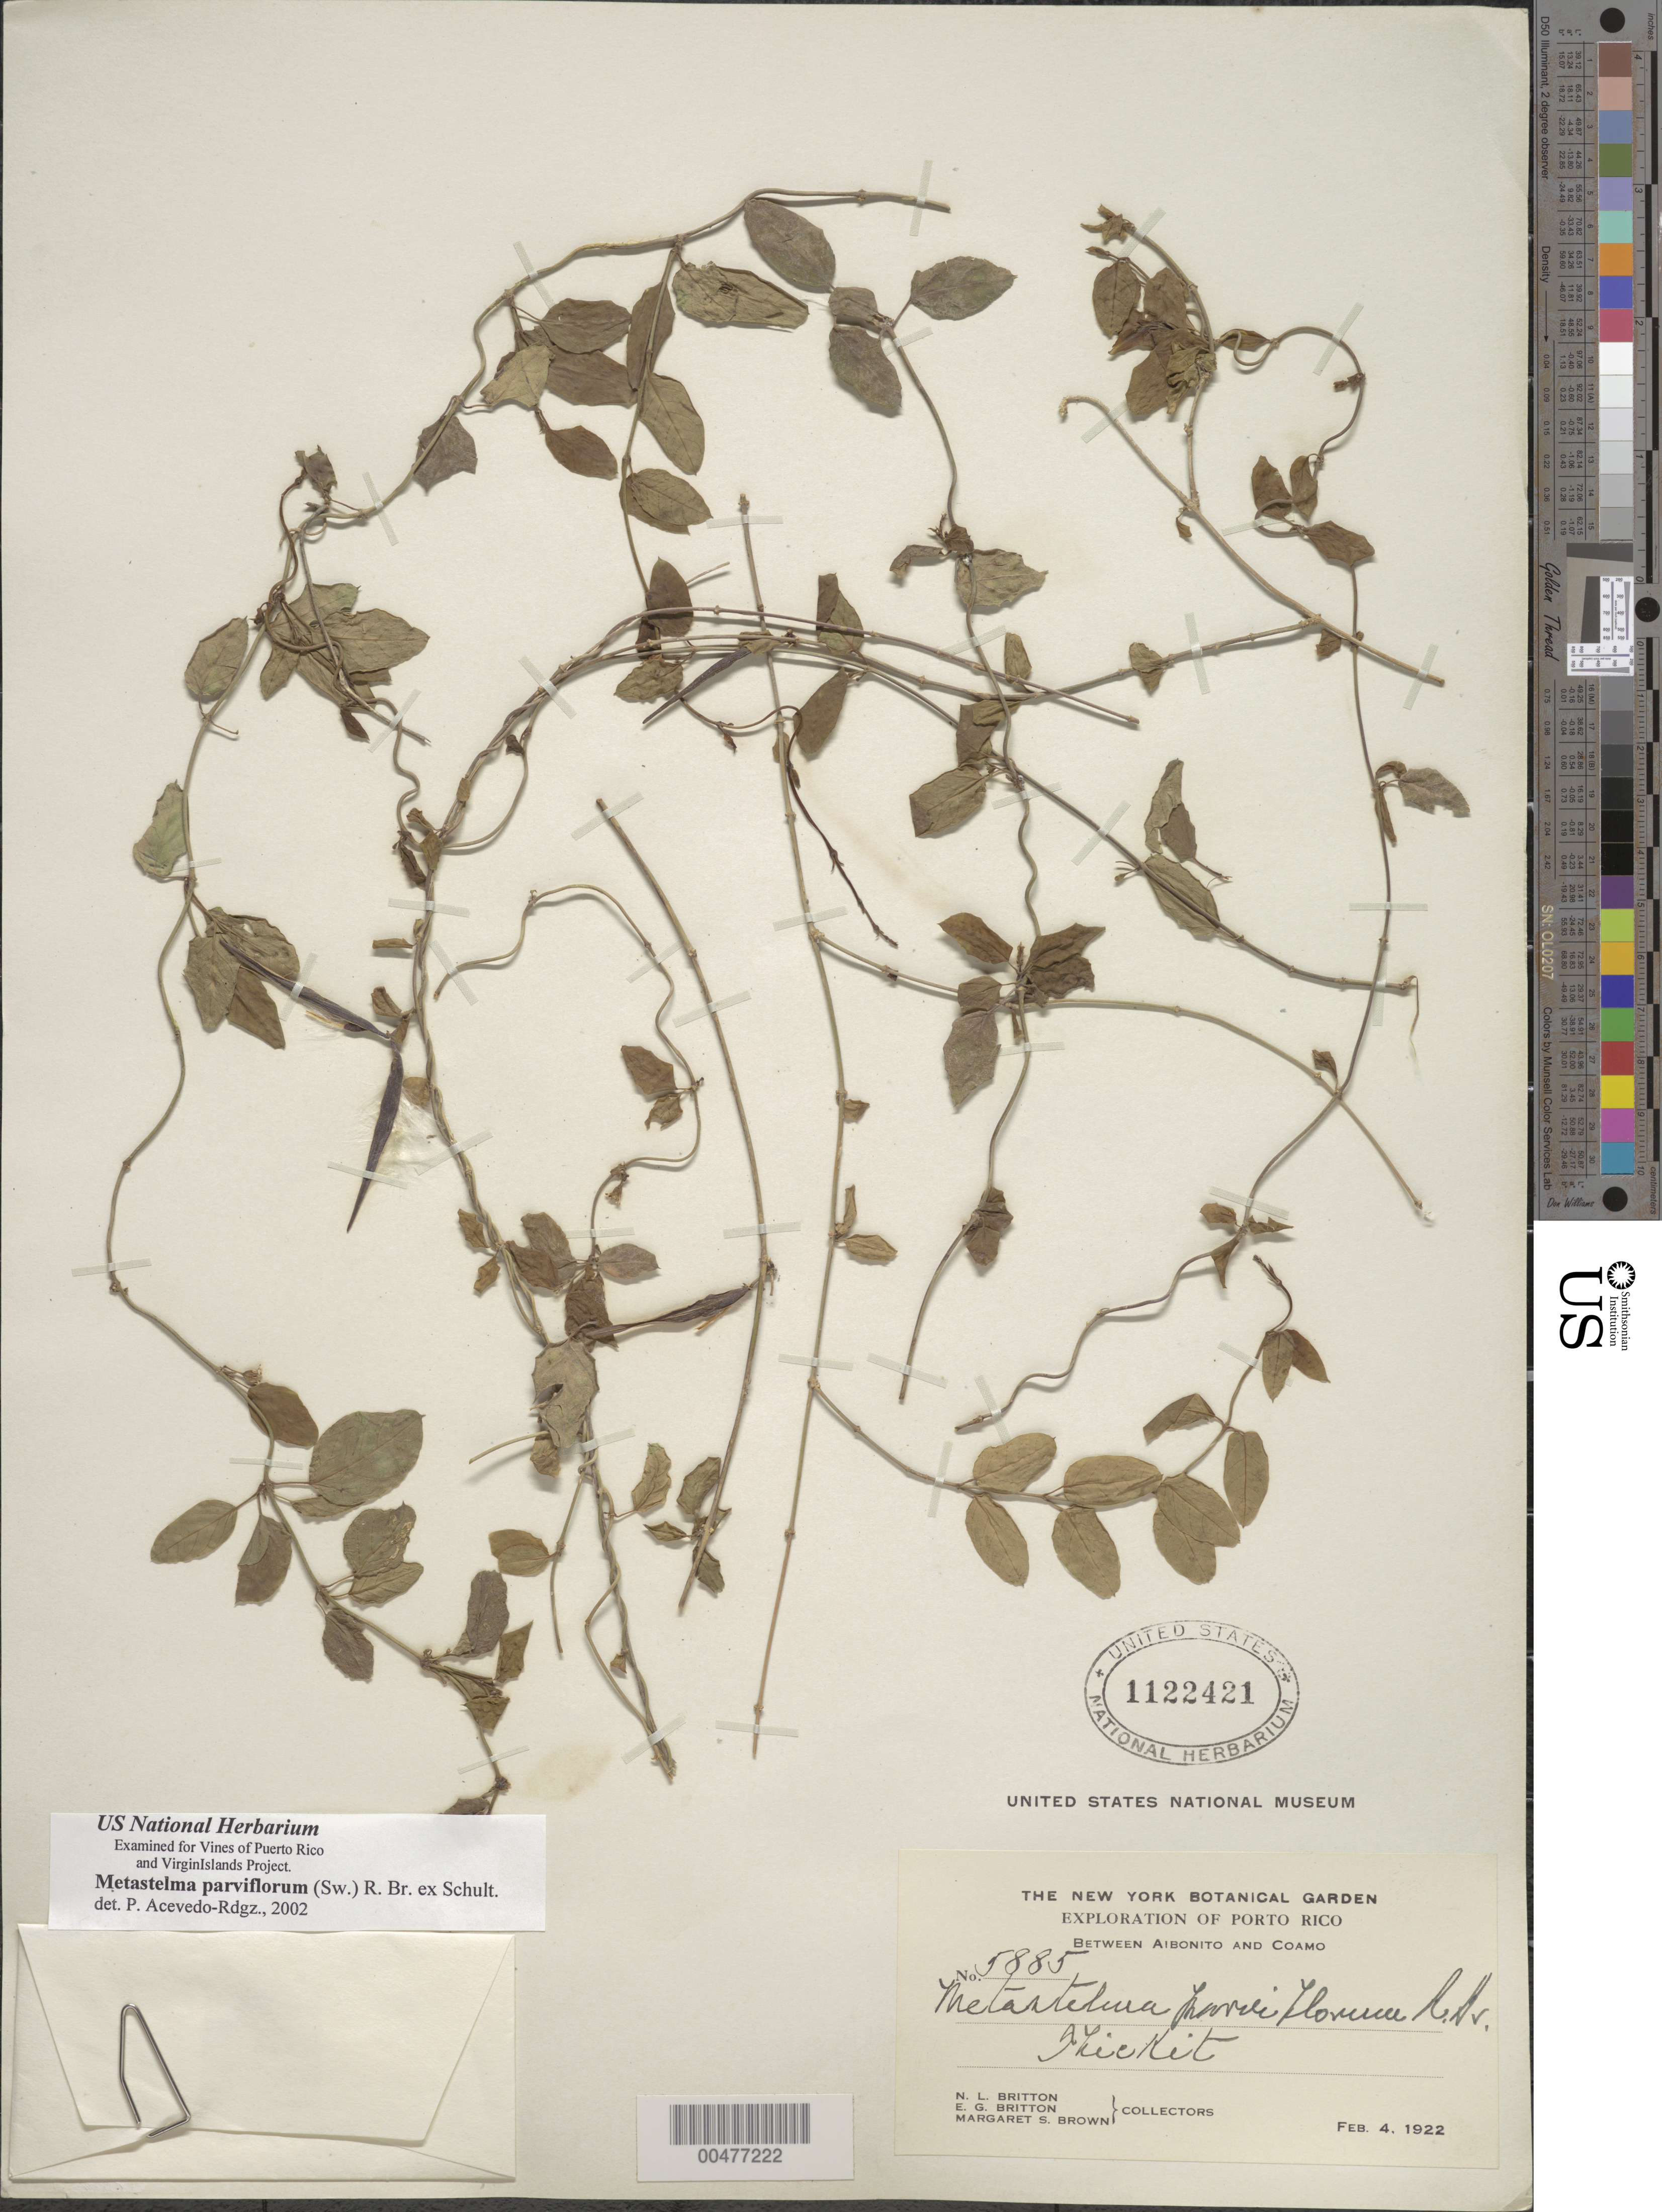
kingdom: Plantae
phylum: Tracheophyta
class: Magnoliopsida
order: Gentianales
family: Apocynaceae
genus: Metastelma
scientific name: Metastelma parviflorum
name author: (Sw.) Schult.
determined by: Acevedo-Rodriguez, P., (US), Smithsonian Institution - National Museum of Natural History (UNITED STATES)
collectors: Britton, --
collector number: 5885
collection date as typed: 04 Feb 1922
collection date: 1922-02-04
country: Puerto Rico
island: Greater Antilles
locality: between Aibonito and Coamo. Thicket.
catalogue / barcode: US 1122421